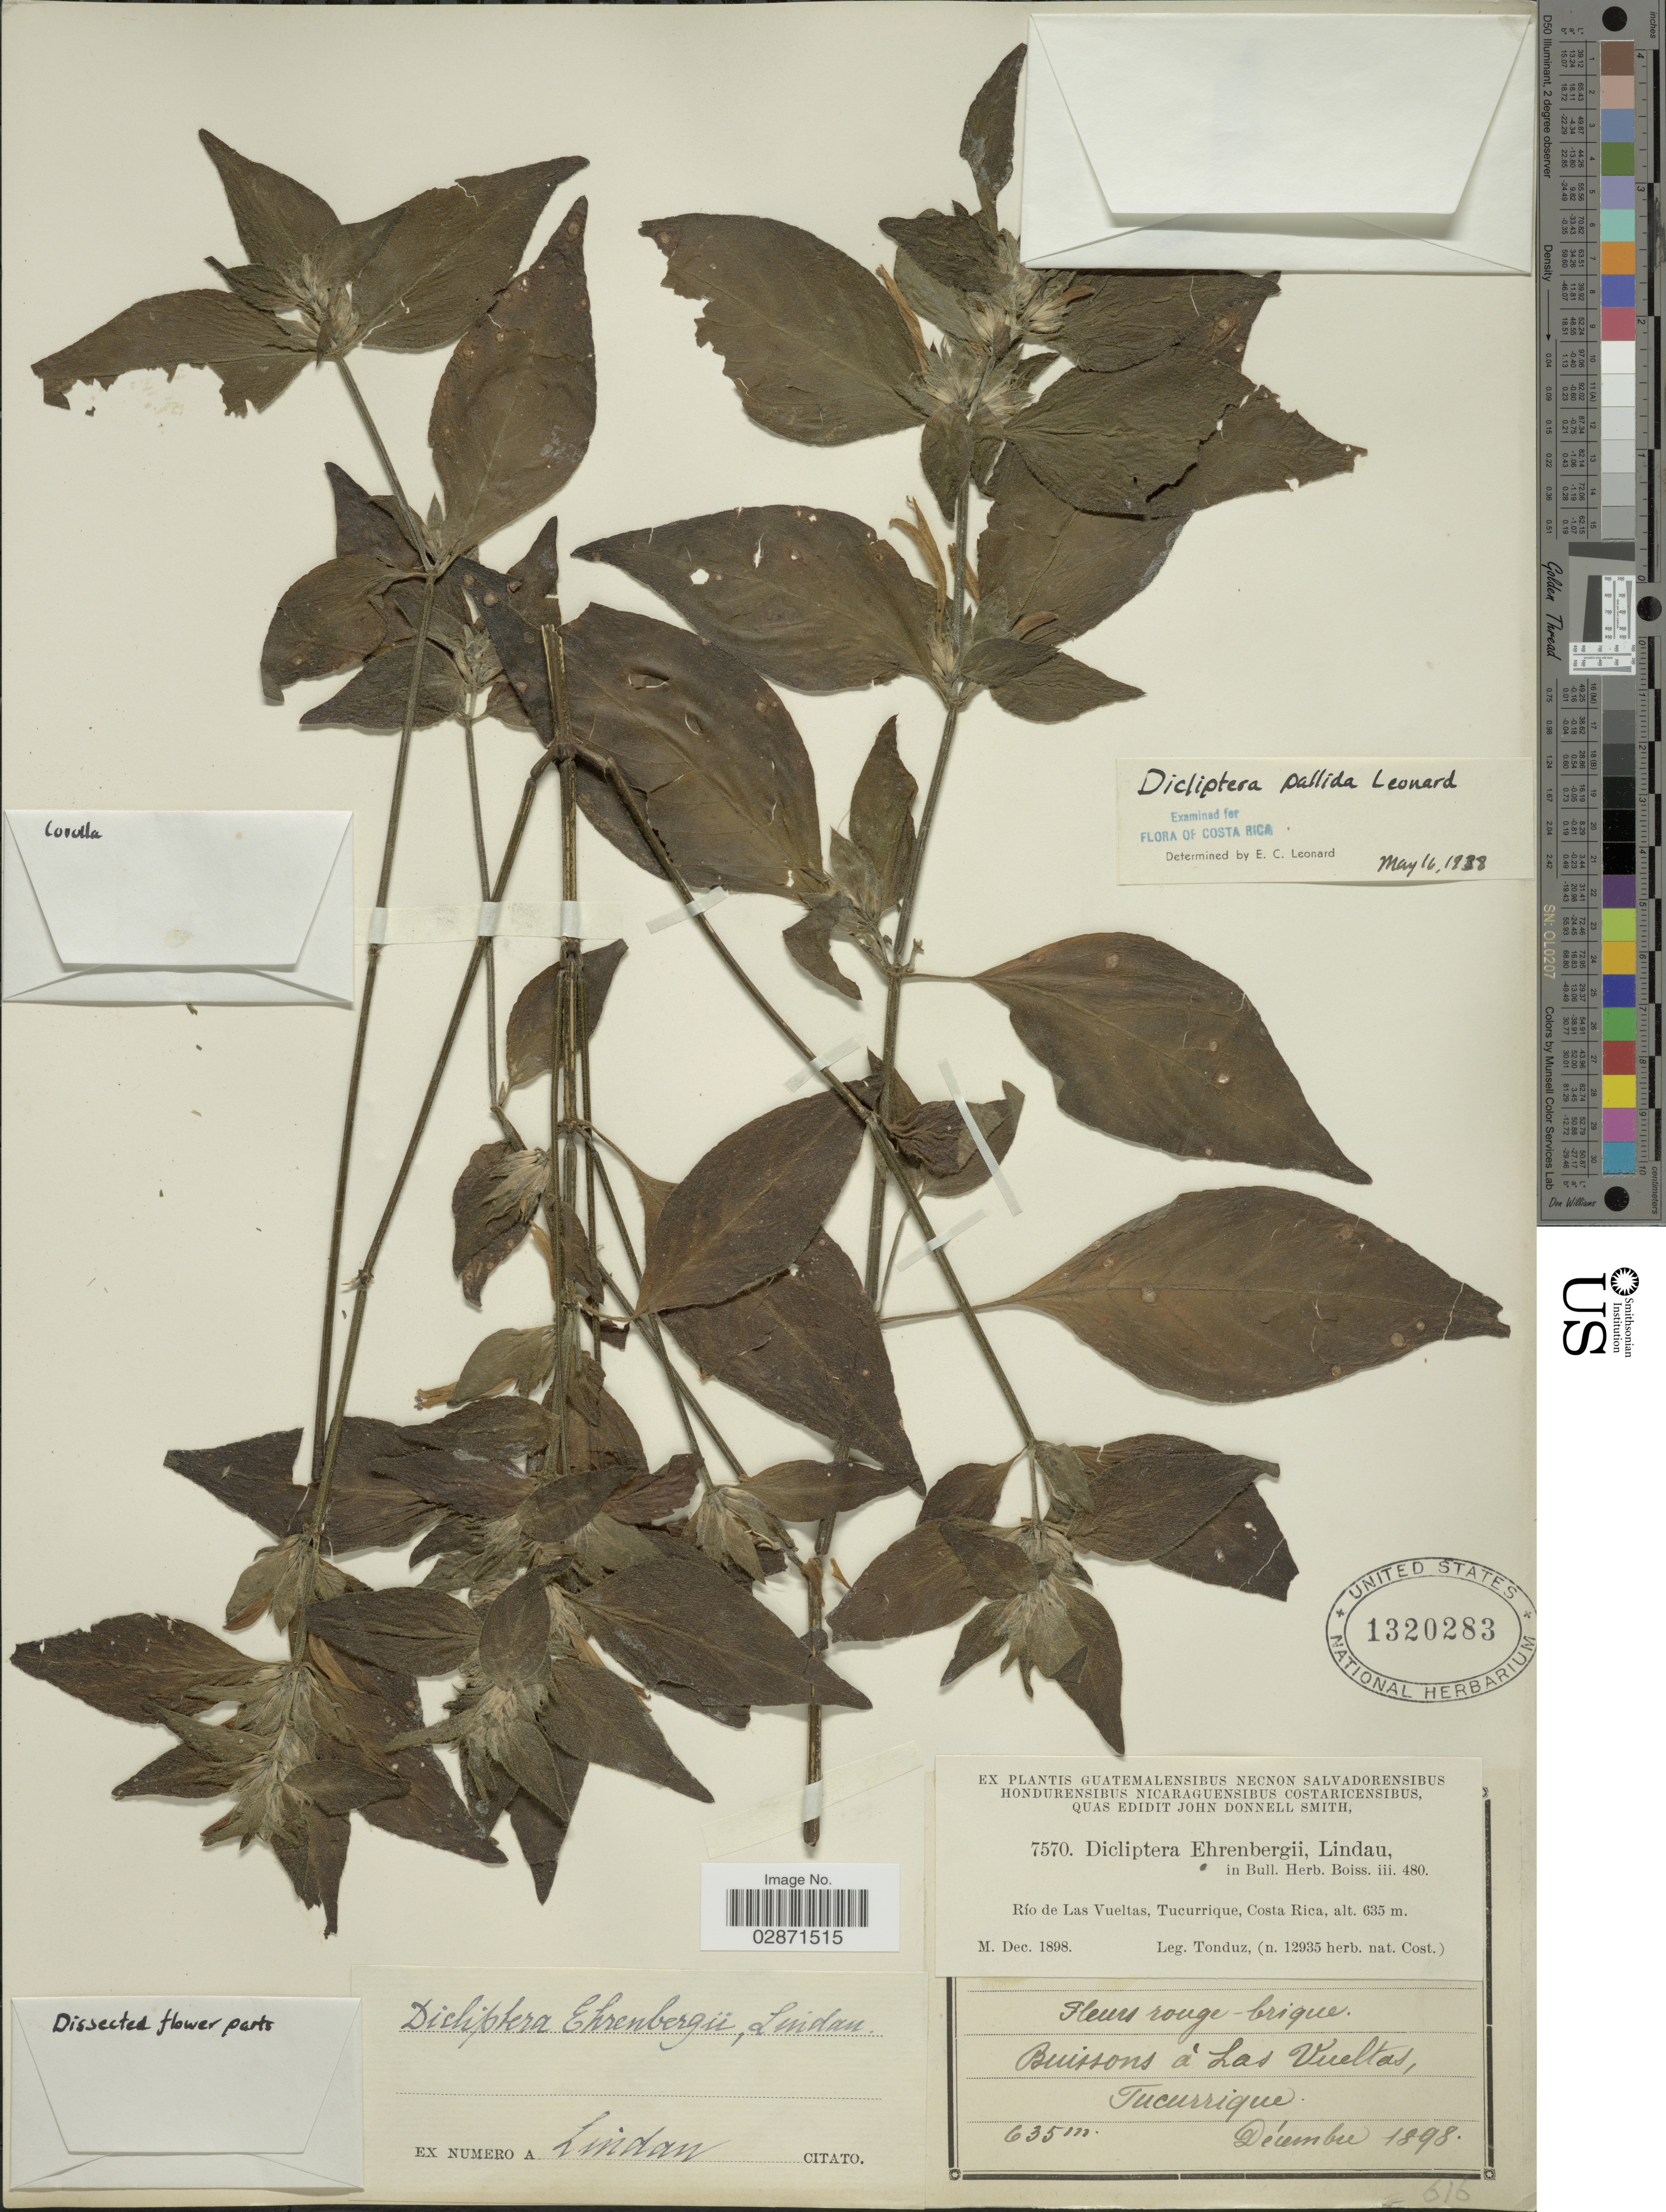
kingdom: Plantae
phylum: Tracheophyta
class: Magnoliopsida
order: Lamiales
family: Acanthaceae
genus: Dicliptera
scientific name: Dicliptera pallida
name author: Leonard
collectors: Tonduz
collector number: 7570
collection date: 1898-12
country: Costa Rica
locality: Río de Las Vueltas, Tucurrique.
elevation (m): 635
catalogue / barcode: US 1320283